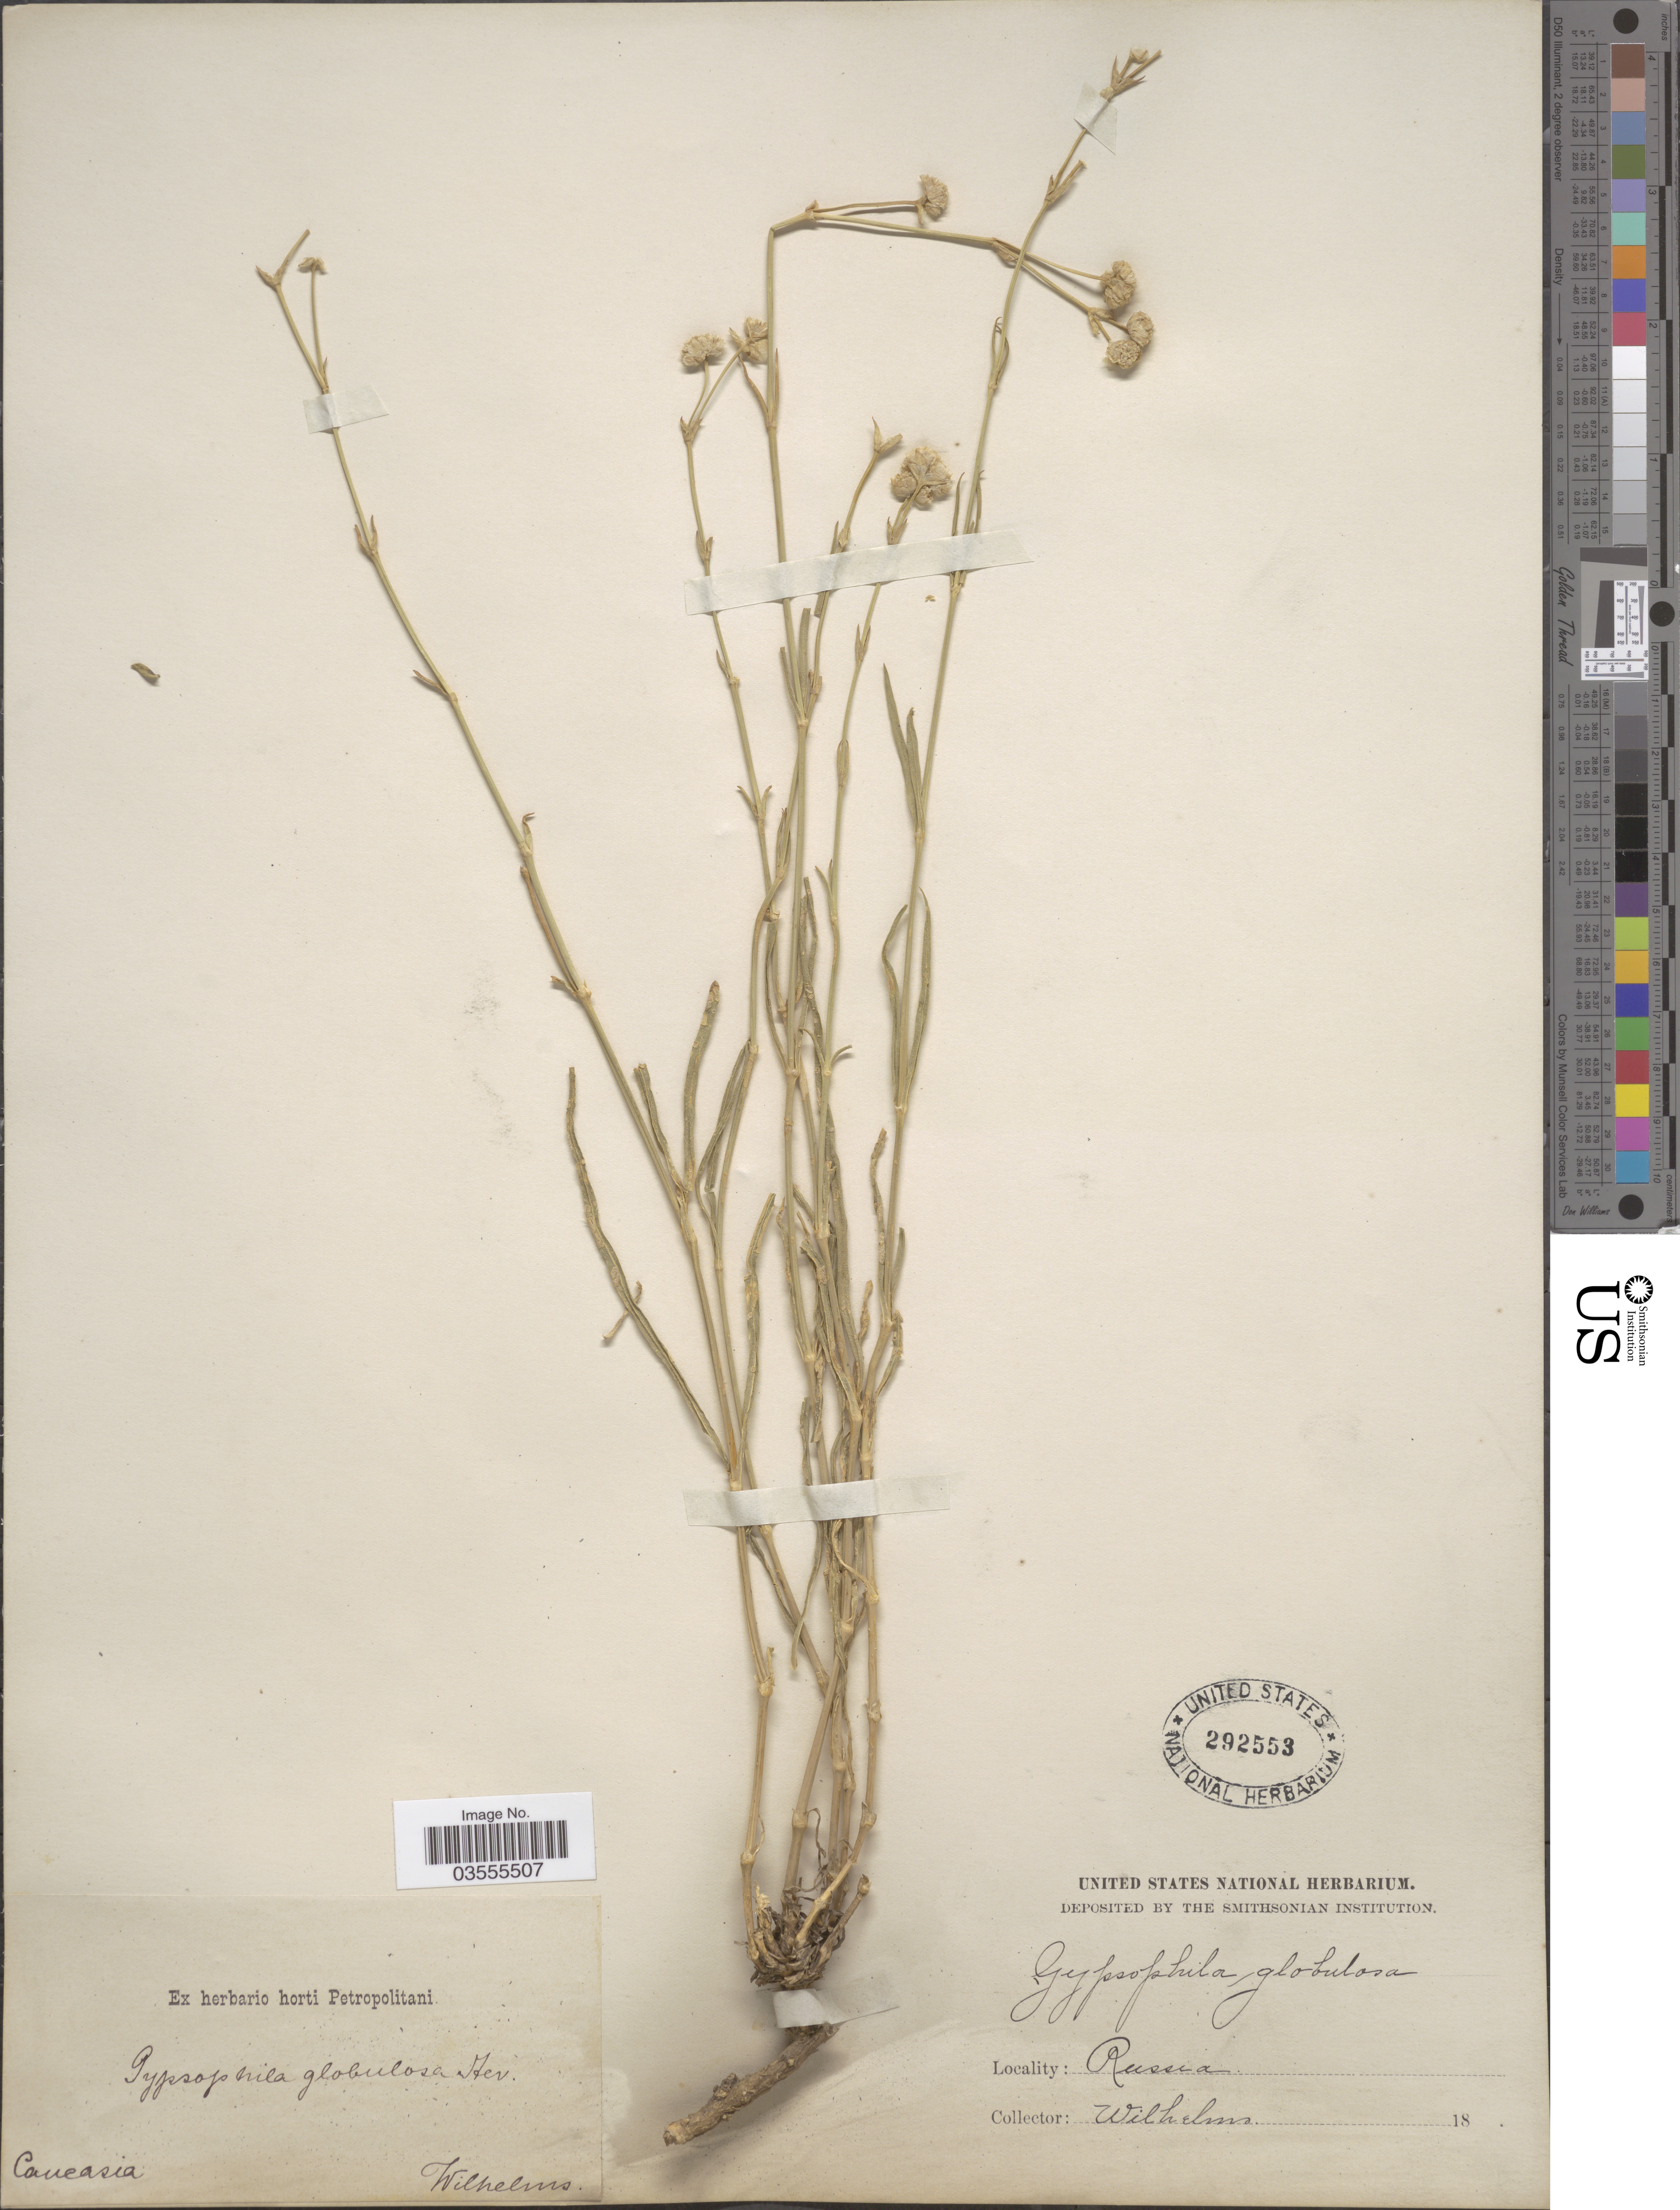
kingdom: Plantae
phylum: Tracheophyta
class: Magnoliopsida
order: Caryophyllales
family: Caryophyllaceae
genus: Gypsophila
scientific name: Gypsophila globulosa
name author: Steven ex Besser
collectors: C. Wilhelms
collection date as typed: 18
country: Russian Federation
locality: Russia. Caucasia.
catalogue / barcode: US 292553